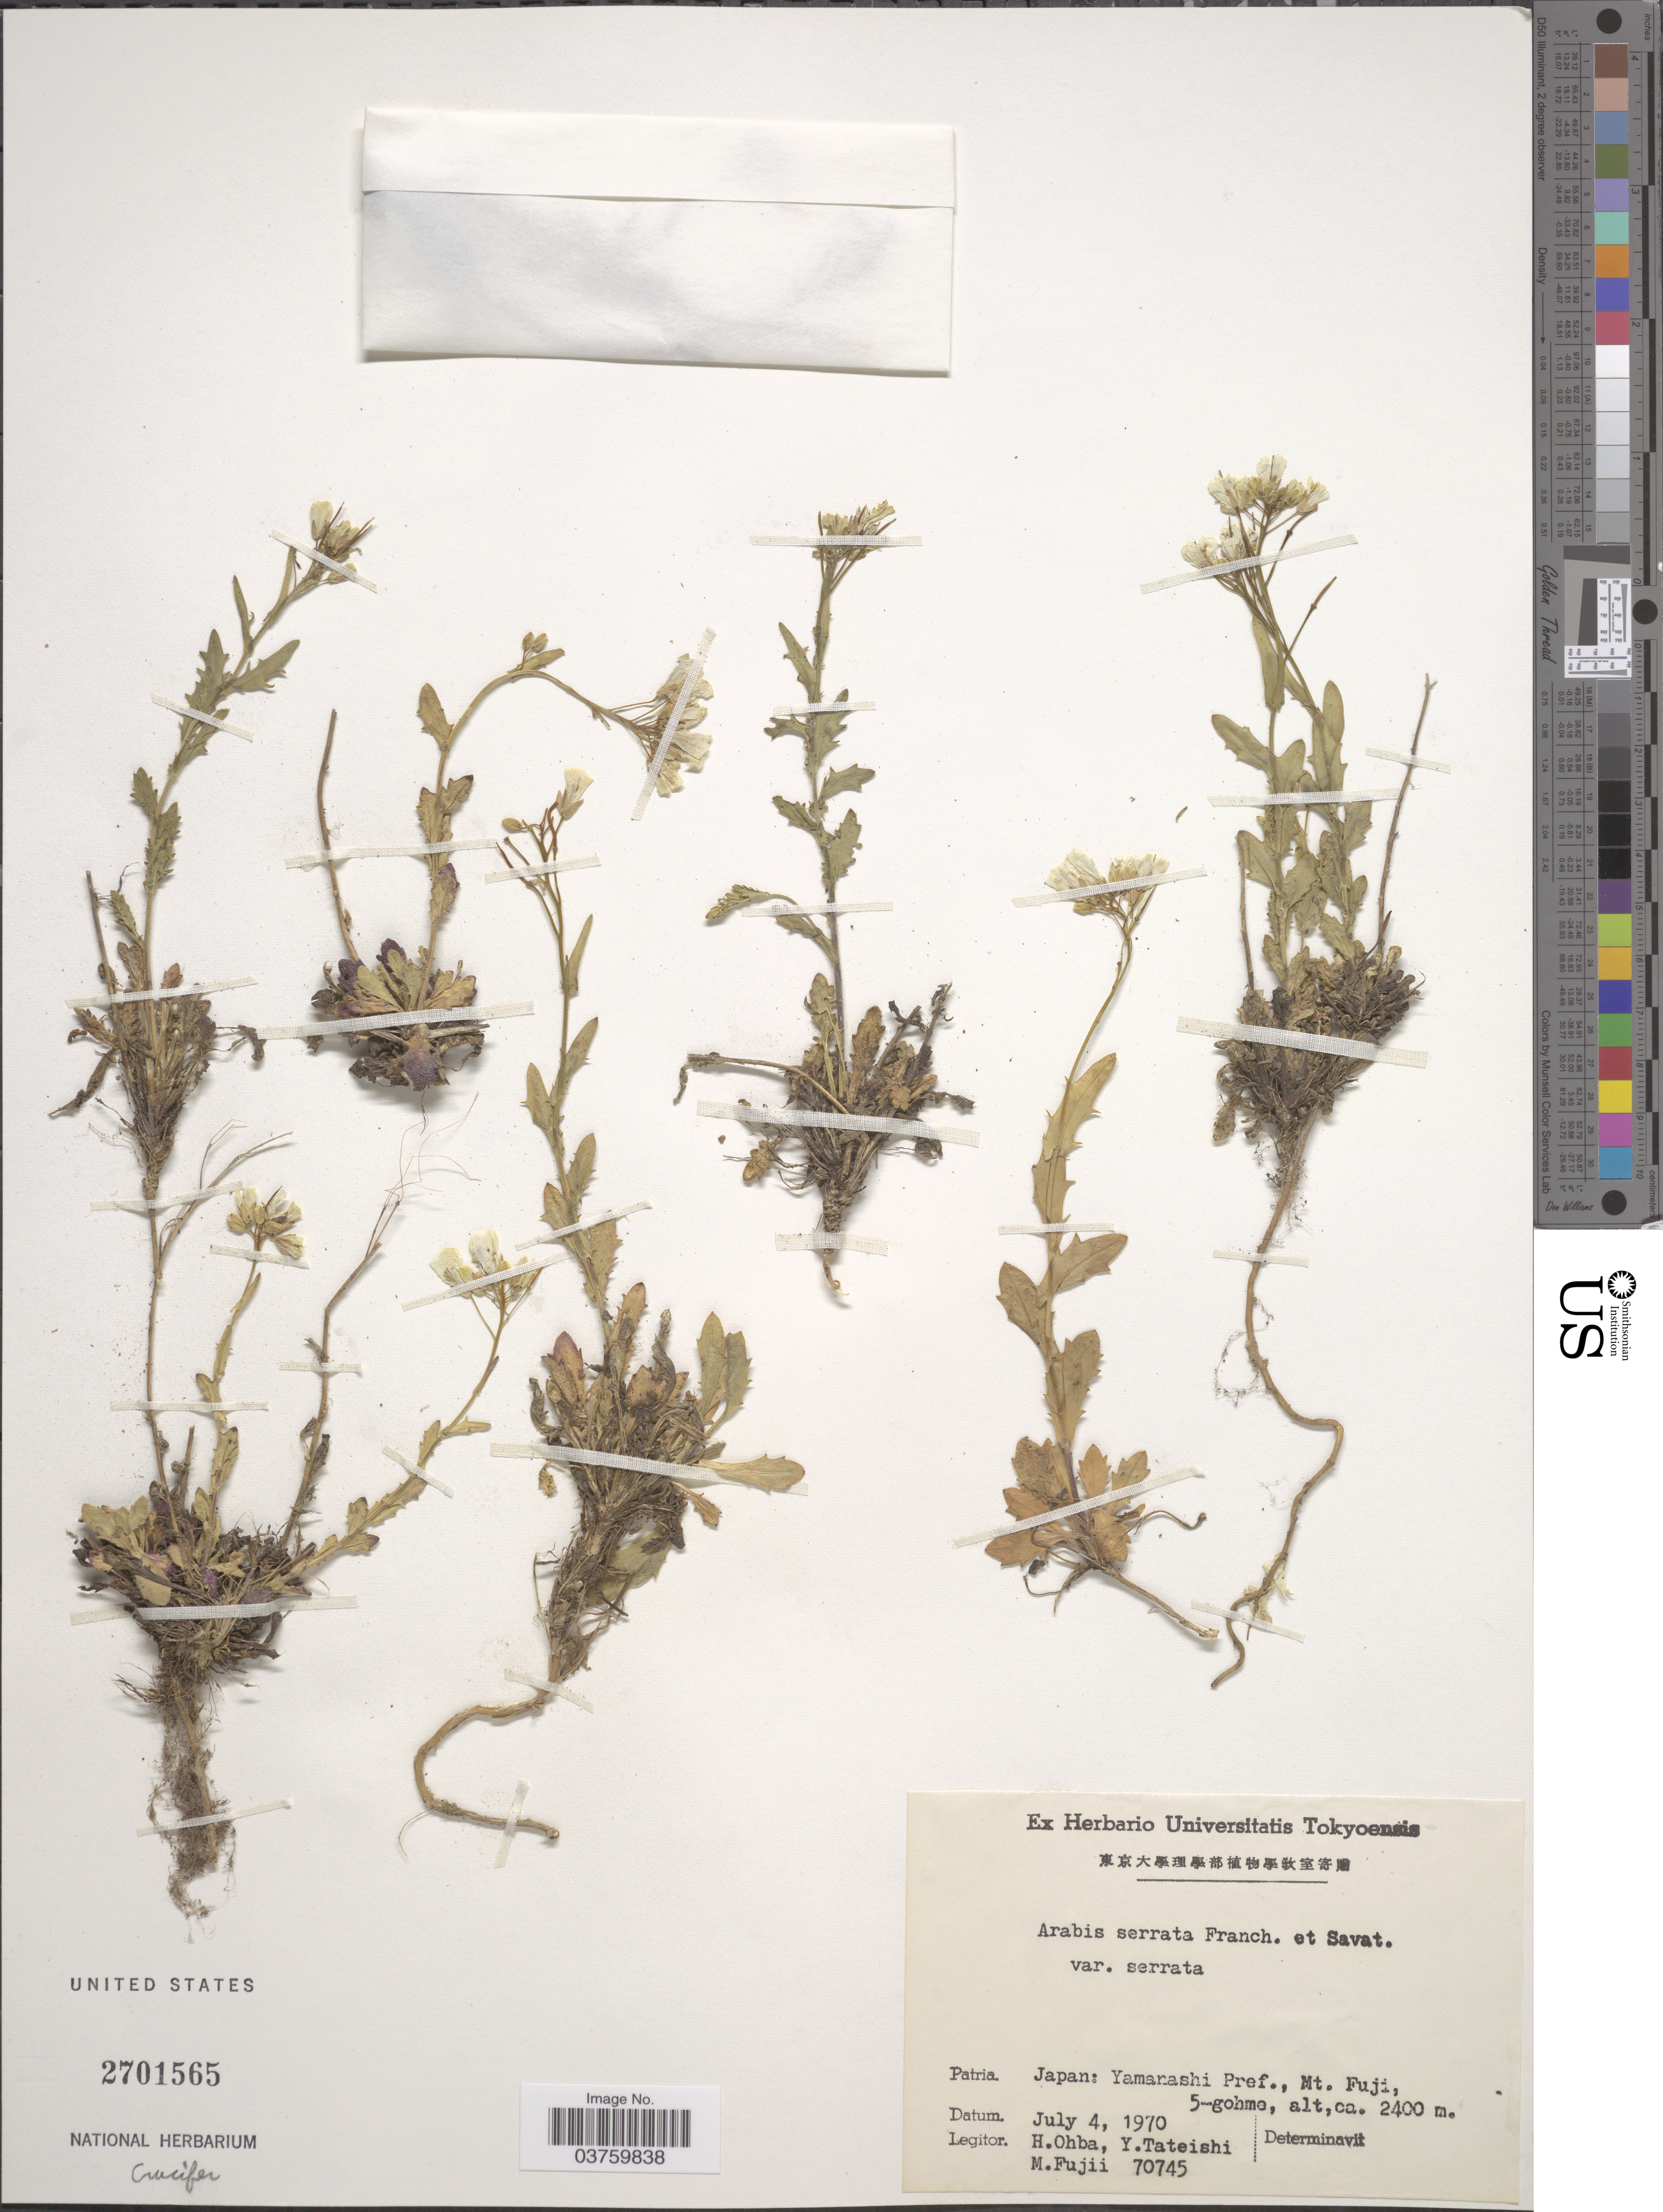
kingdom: Plantae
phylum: Tracheophyta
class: Magnoliopsida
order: Brassicales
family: Brassicaceae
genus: Arabis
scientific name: Arabis serrata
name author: Franch. & Sav.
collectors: H. Ohba, Y. Tateishi & M. T. Fujii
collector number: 70745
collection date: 1970-07-04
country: Japan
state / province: Yamanasi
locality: Yamanashi Pref., Mt. Fuji, 5-gohme.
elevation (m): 2400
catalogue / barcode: US 2701565